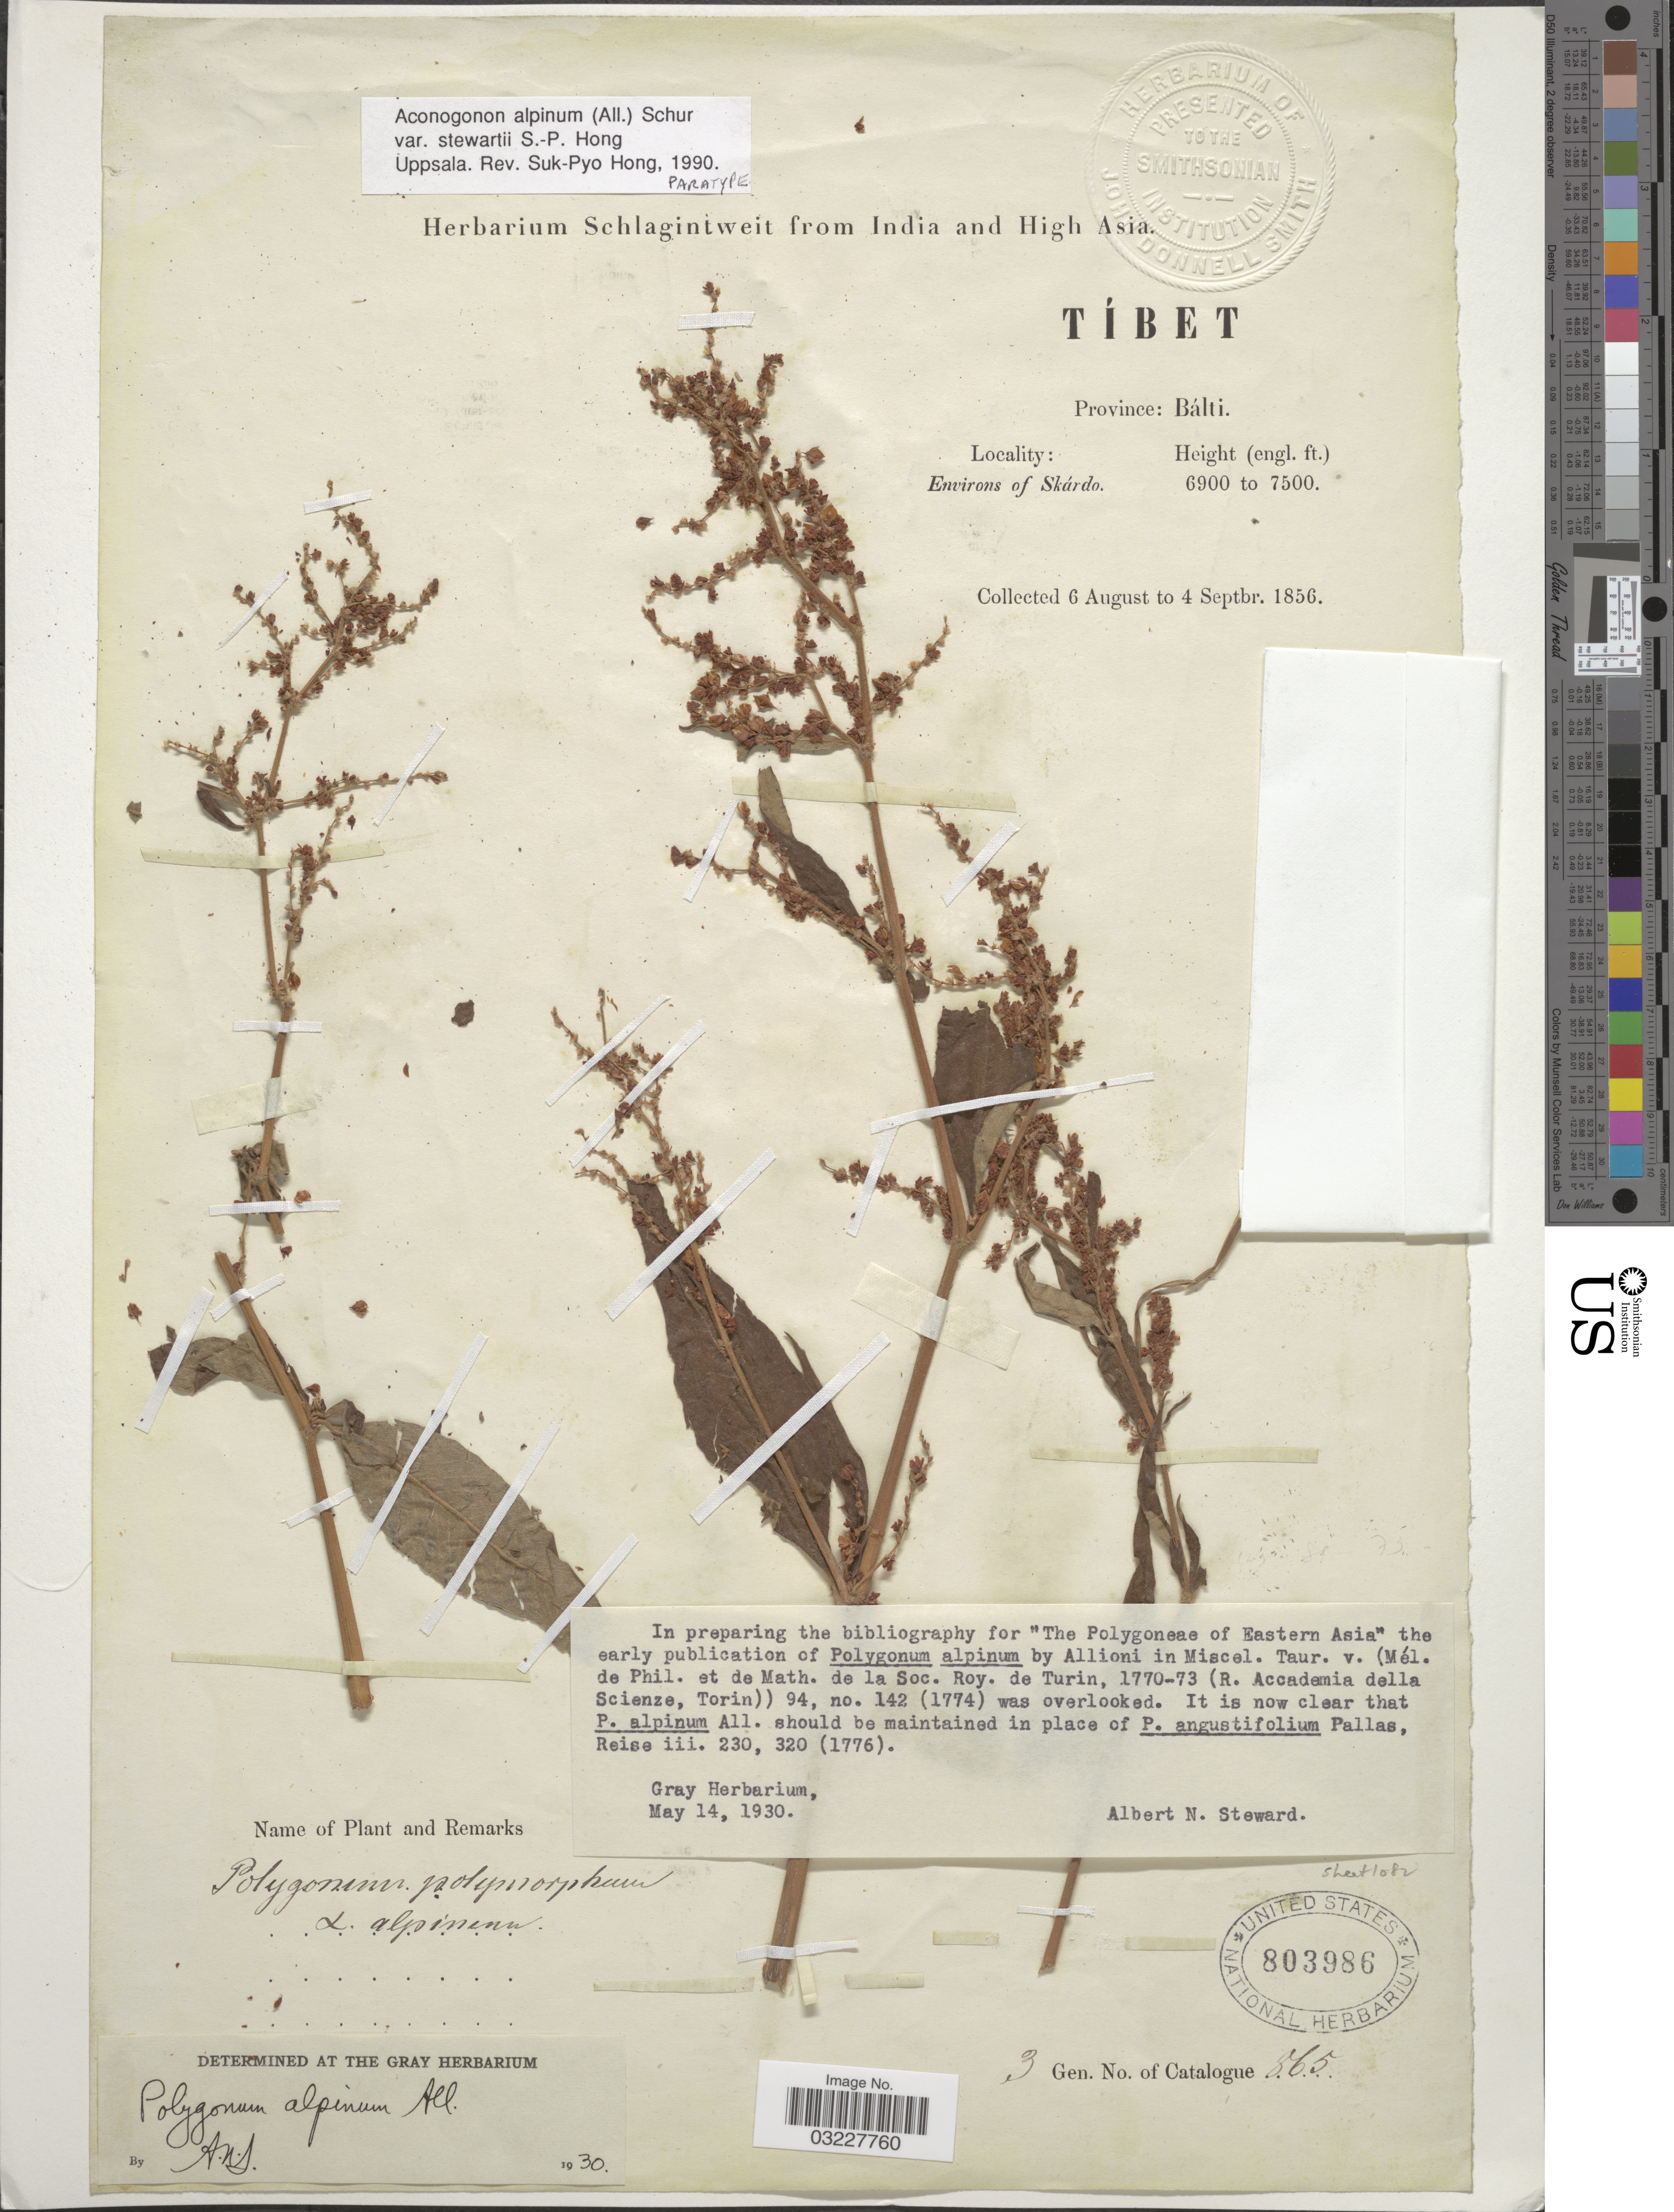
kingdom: Plantae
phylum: Tracheophyta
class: Magnoliopsida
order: Caryophyllales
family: Polygonaceae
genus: Koenigia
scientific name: Koenigia alpina var. stewartii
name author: (S.P. Hong) T.M. Schust. & Reveal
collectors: ex herb. Schlagintweit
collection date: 1856-08-06/1856-09-04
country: China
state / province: Xizang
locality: Tíbet. Province: Bálti. Environs of Skárdo.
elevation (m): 2103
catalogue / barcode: US 803986